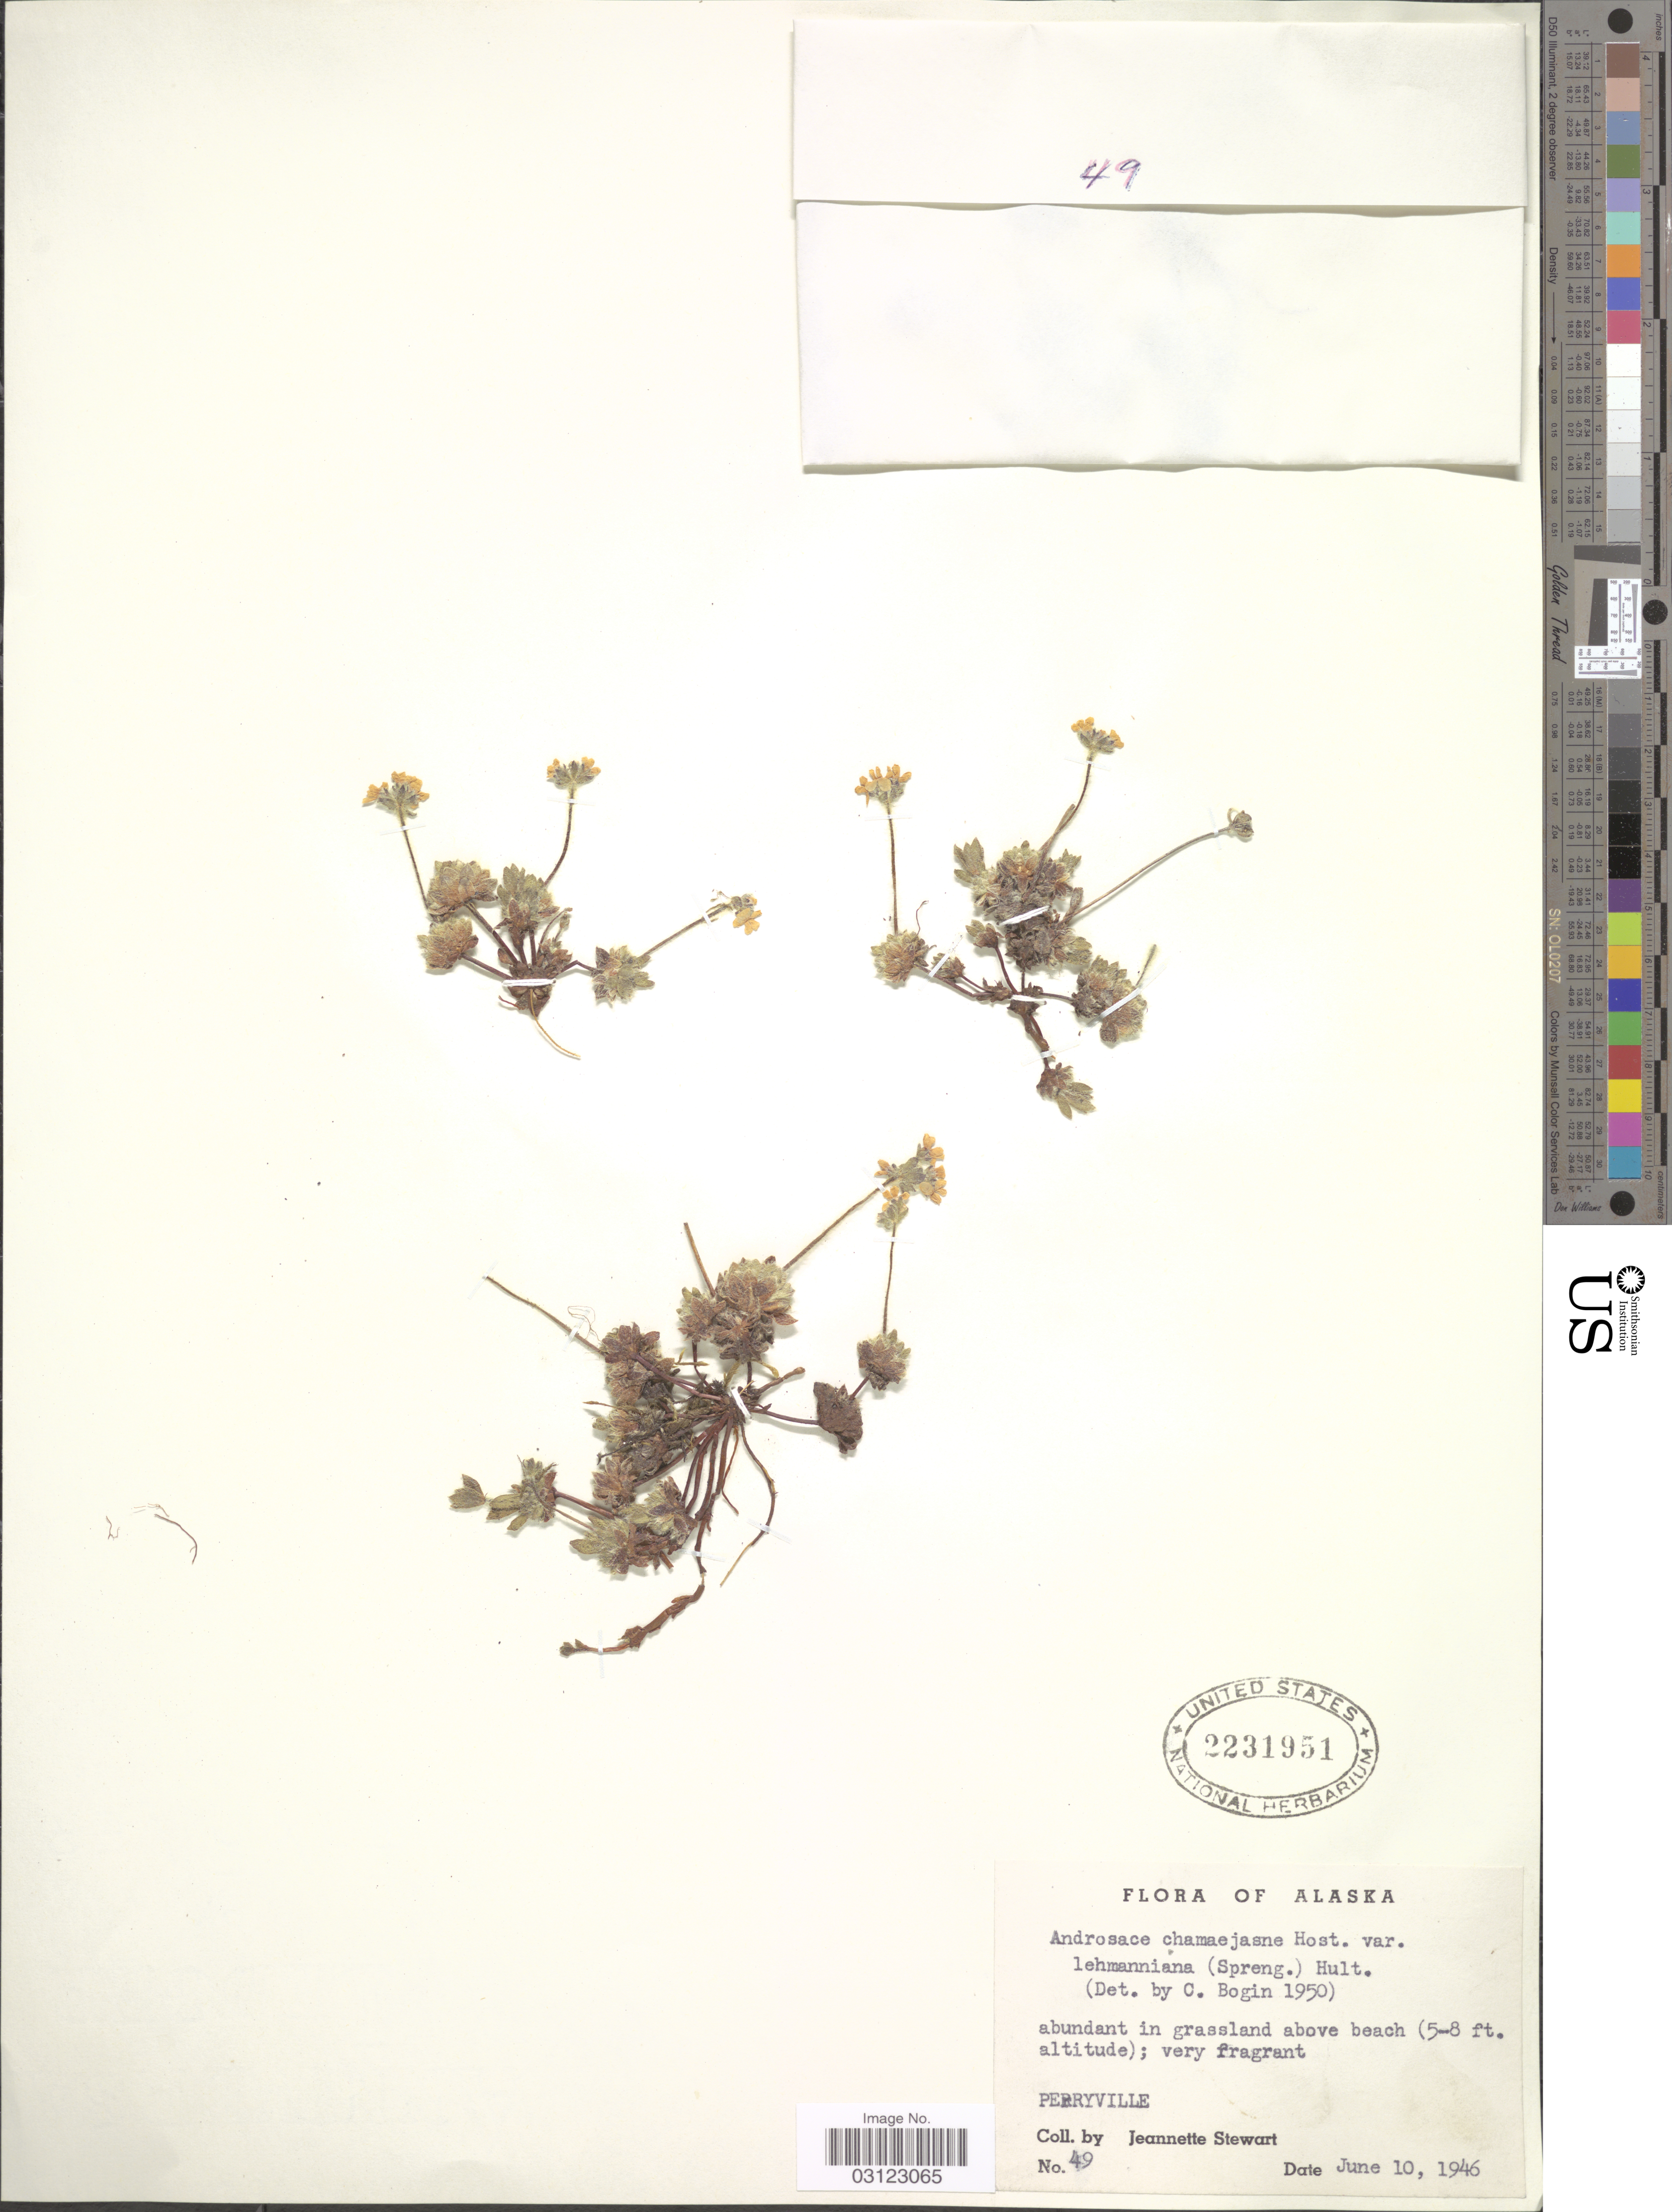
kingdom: Plantae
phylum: Tracheophyta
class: Magnoliopsida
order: Ericales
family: Primulaceae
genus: Androsace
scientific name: Androsace chamaejasme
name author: Wulfen ex Host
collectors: J. Stewart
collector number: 49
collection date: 1946-06-10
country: United States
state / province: Alaska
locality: Perryville.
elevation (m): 2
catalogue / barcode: US 2231951